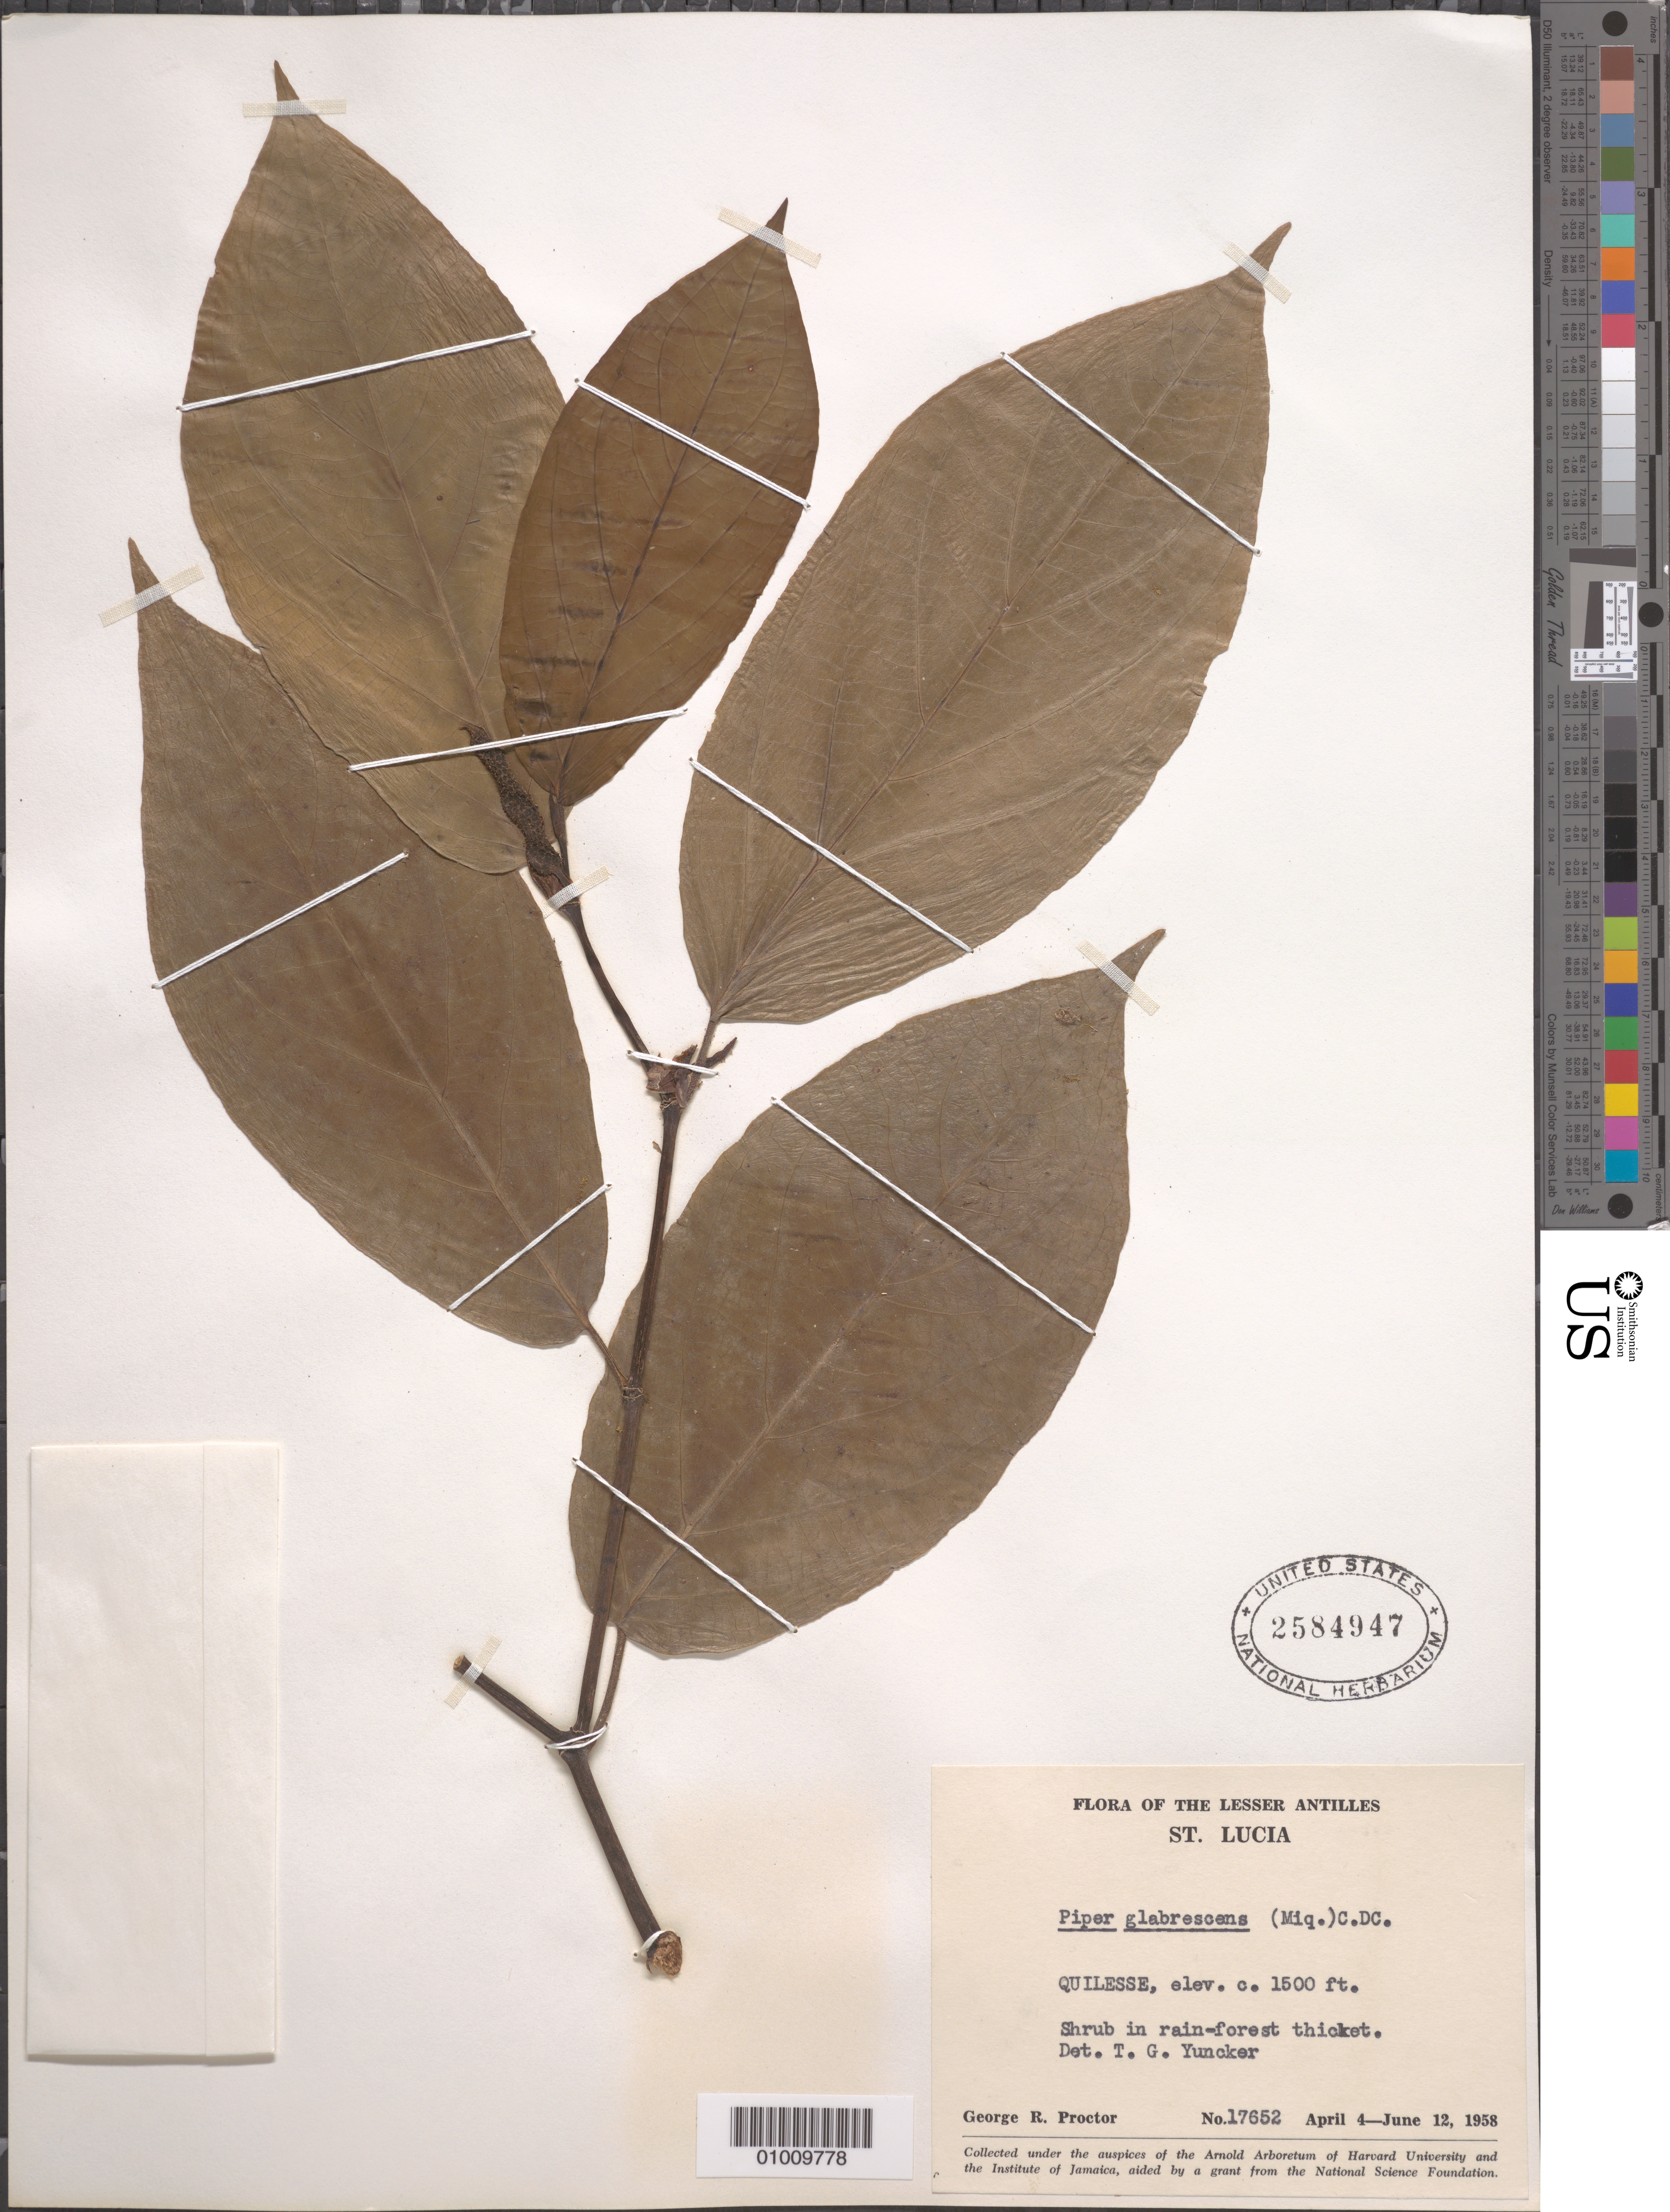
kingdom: Plantae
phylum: Tracheophyta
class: Magnoliopsida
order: Piperales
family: Piperaceae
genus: Piper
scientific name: Piper glabrescens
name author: (Miq.) C. DC.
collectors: G. R. Proctor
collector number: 17652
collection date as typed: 04 Apr 1958 to 12 Jun 1958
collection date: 1958-04-04/1958-06-12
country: St. Lucia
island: St. Lucia I.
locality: Quilesse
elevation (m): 457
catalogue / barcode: US 2584947